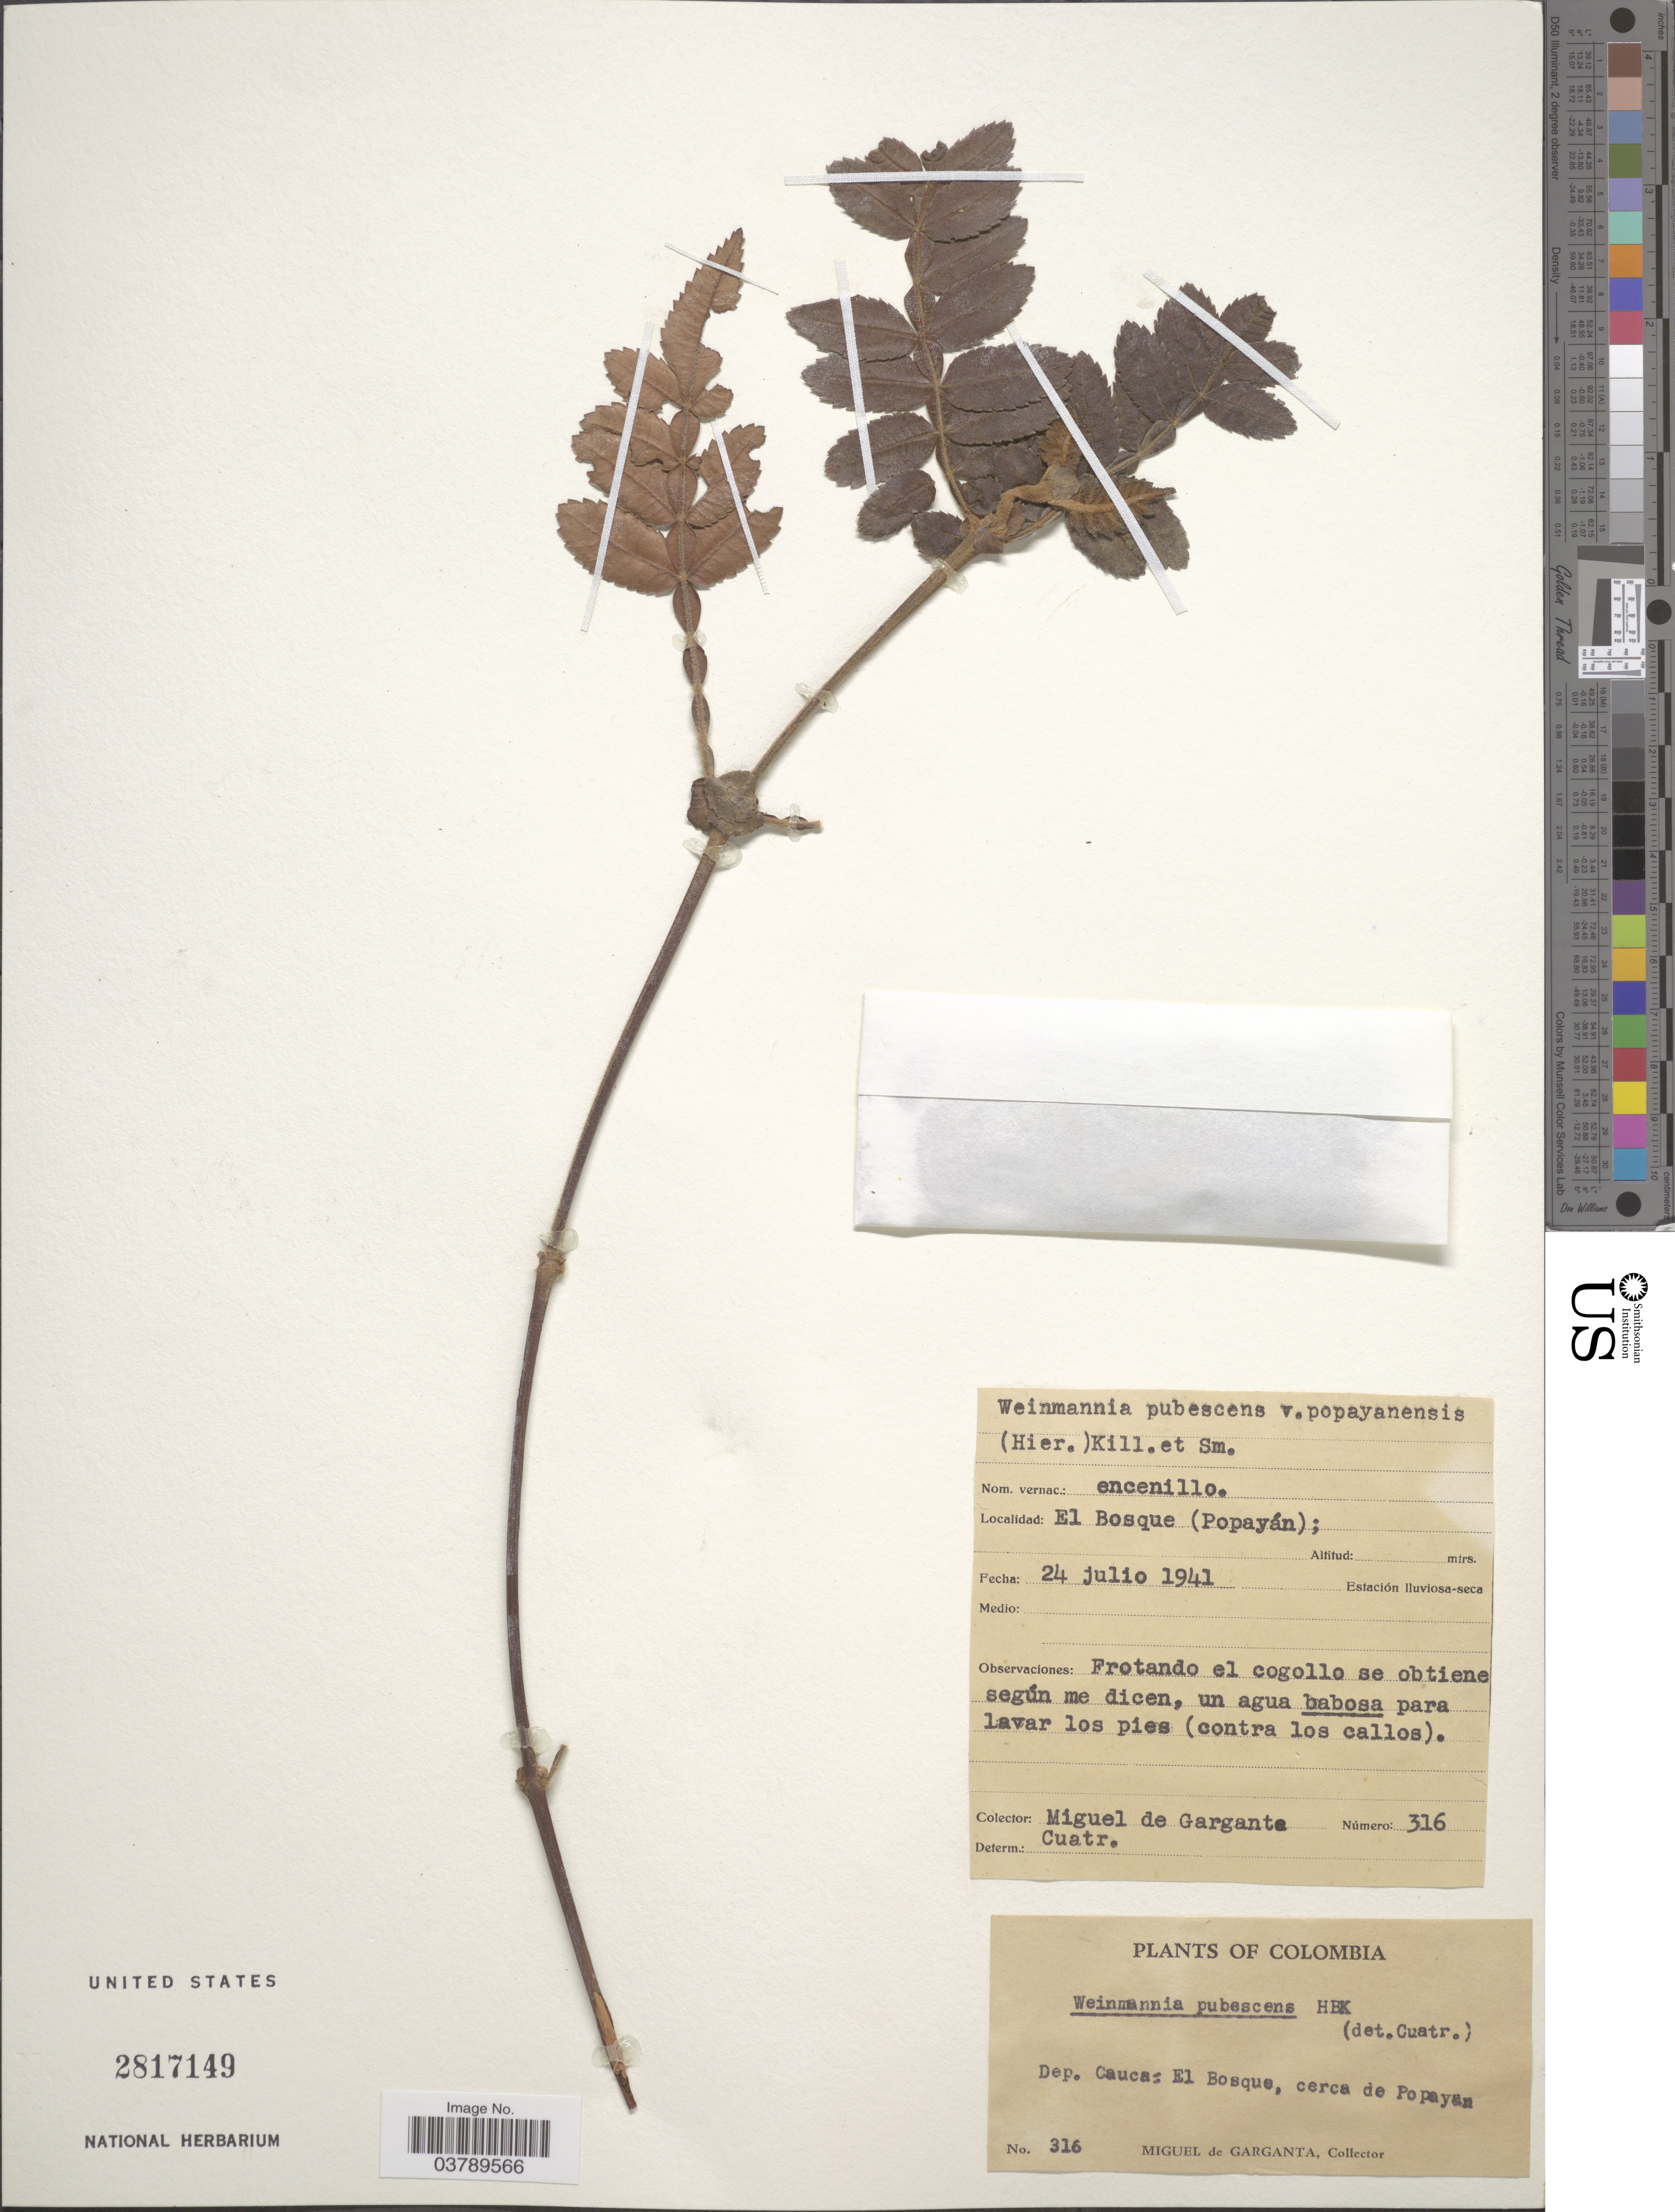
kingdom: Plantae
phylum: Tracheophyta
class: Magnoliopsida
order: Oxalidales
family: Cunoniaceae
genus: Weinmannia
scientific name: Weinmannia pubescens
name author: Kunth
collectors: M. Garganta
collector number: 316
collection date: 1941-07-24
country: Colombia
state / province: Cauca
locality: Dep. Cauca: El Bosque, cerca de Popayan.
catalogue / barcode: US 2817149